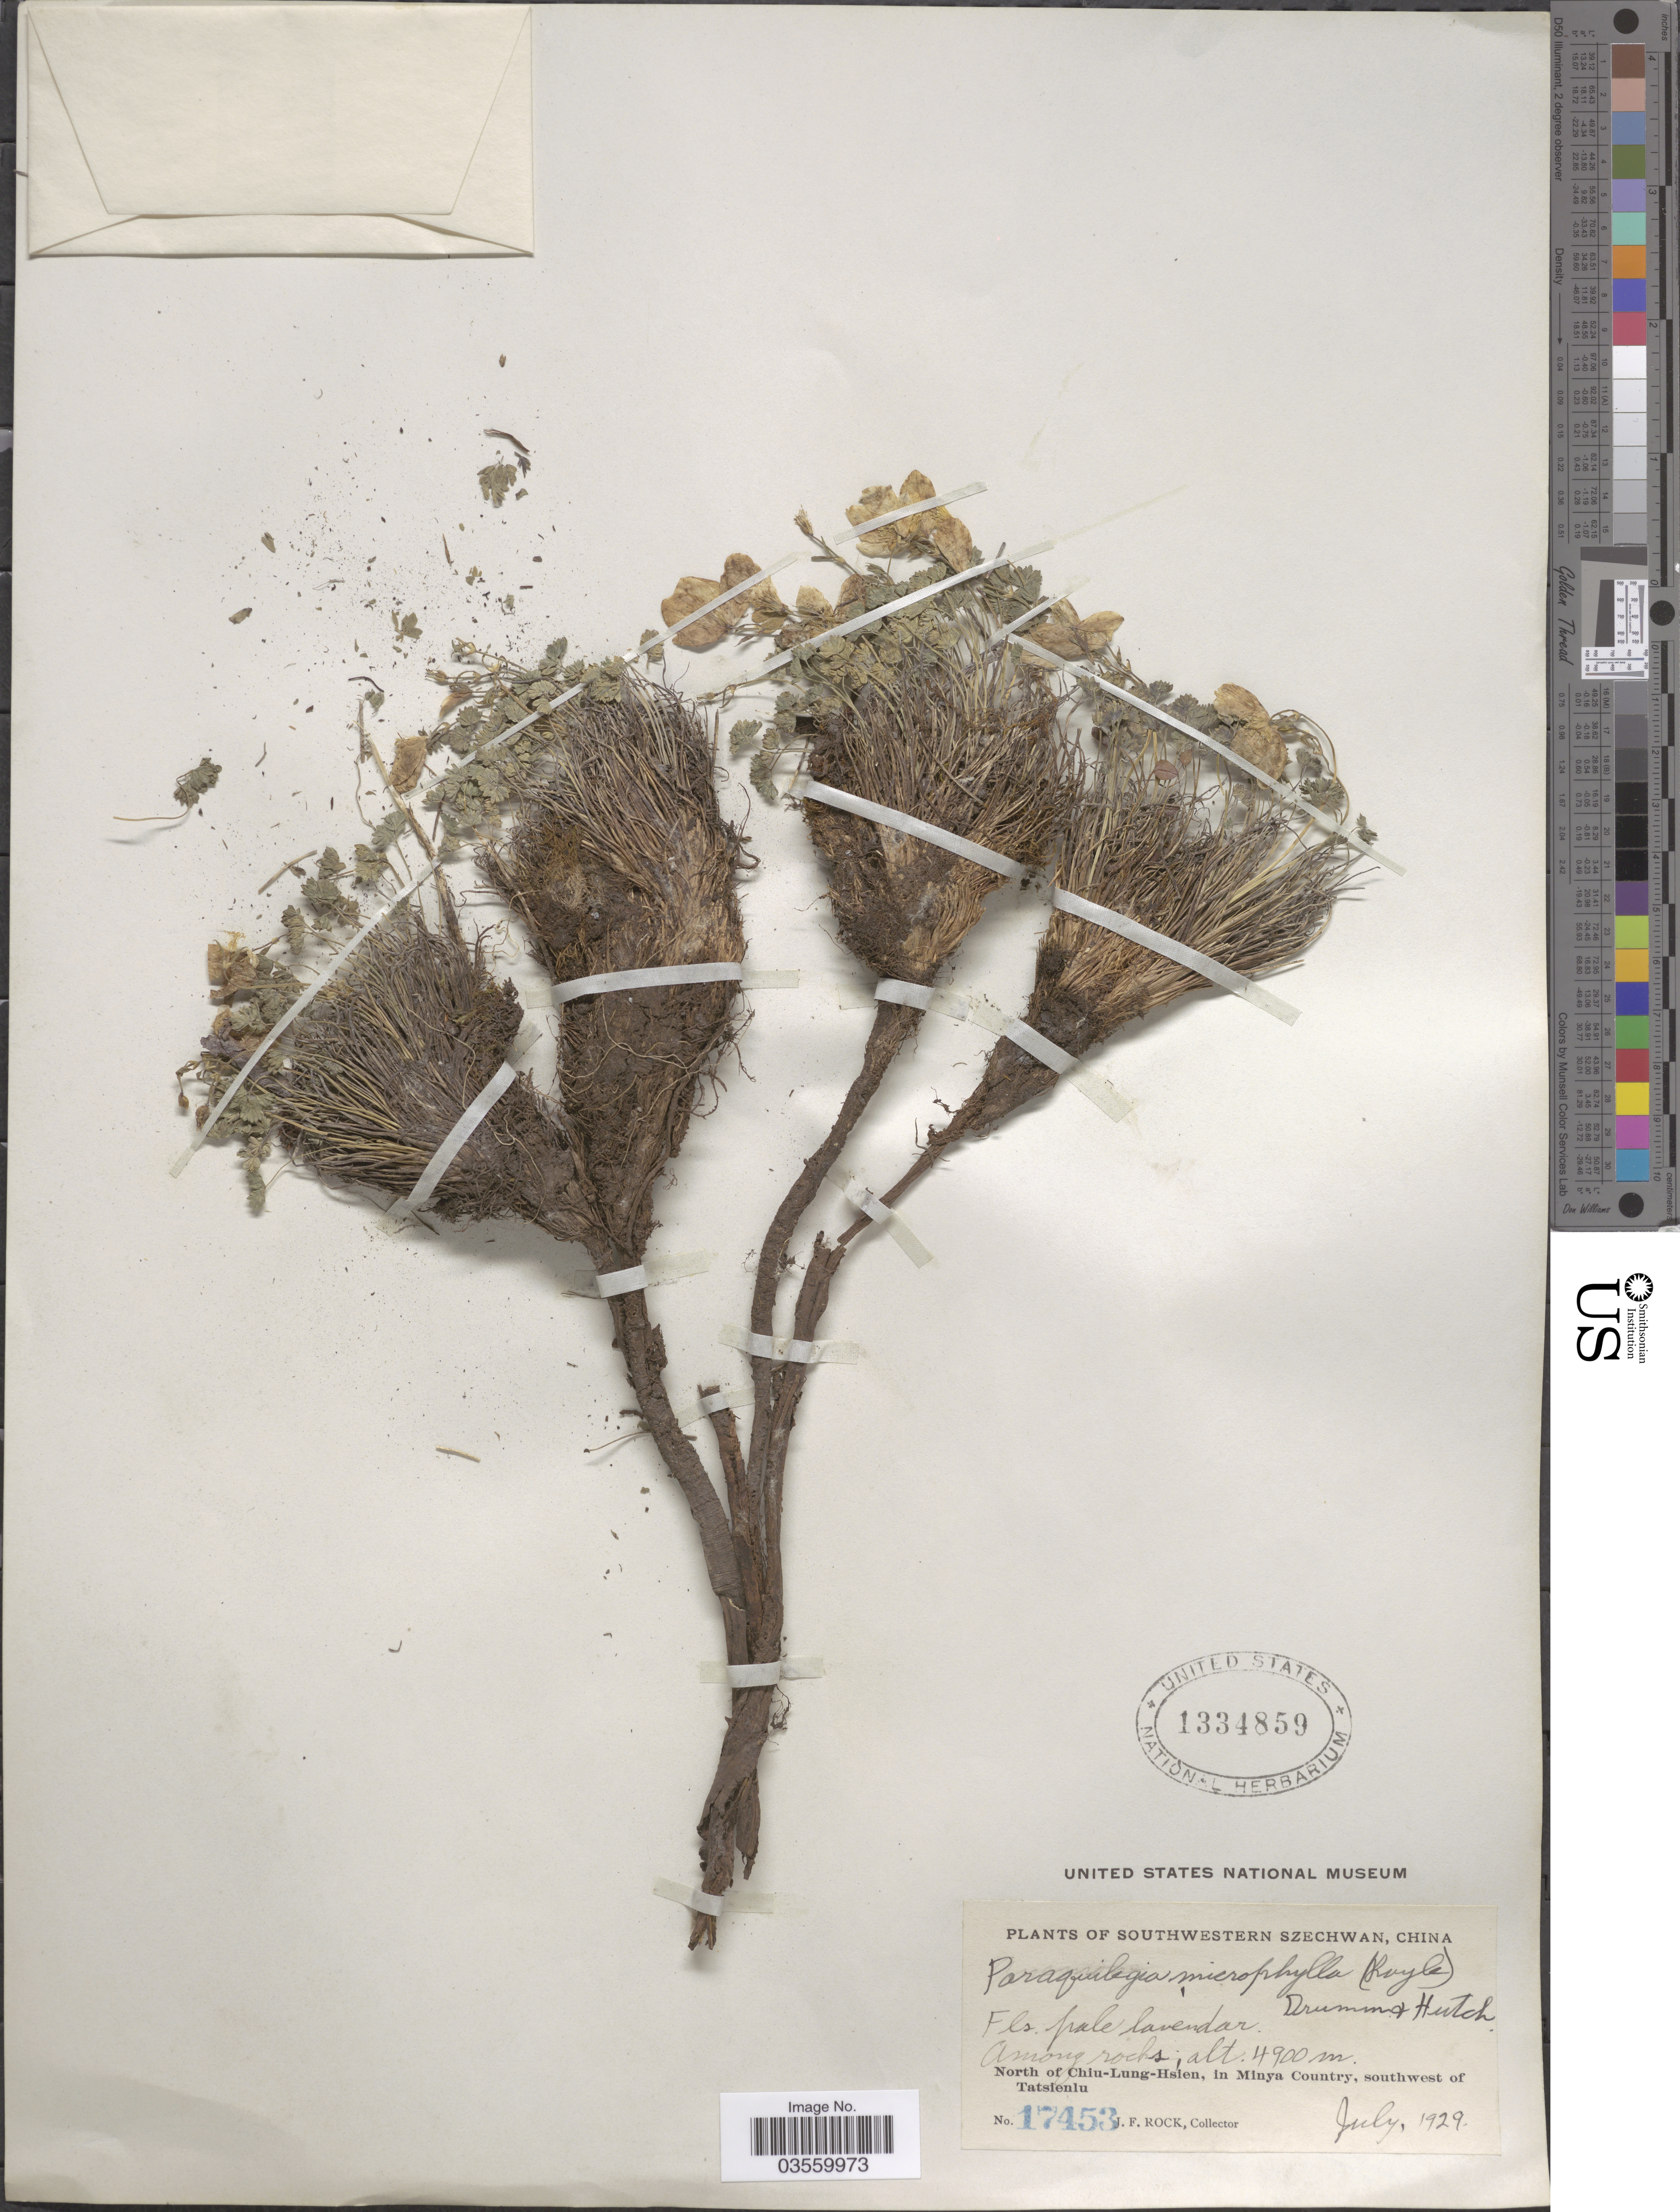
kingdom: Plantae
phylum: Tracheophyta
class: Magnoliopsida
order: Ranunculales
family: Ranunculaceae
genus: Paraquilegia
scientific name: Paraquilegia microphylla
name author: (Royle) J.R. Drumm. & Hutch.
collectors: J. Rock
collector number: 17453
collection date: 1929-07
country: China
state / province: Sichuan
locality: Southwestern Szechwan. North of Chiu-Lung-Hsien, in Minya Country, southwest of Tatsienlu.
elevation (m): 4900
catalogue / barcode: US 1334859